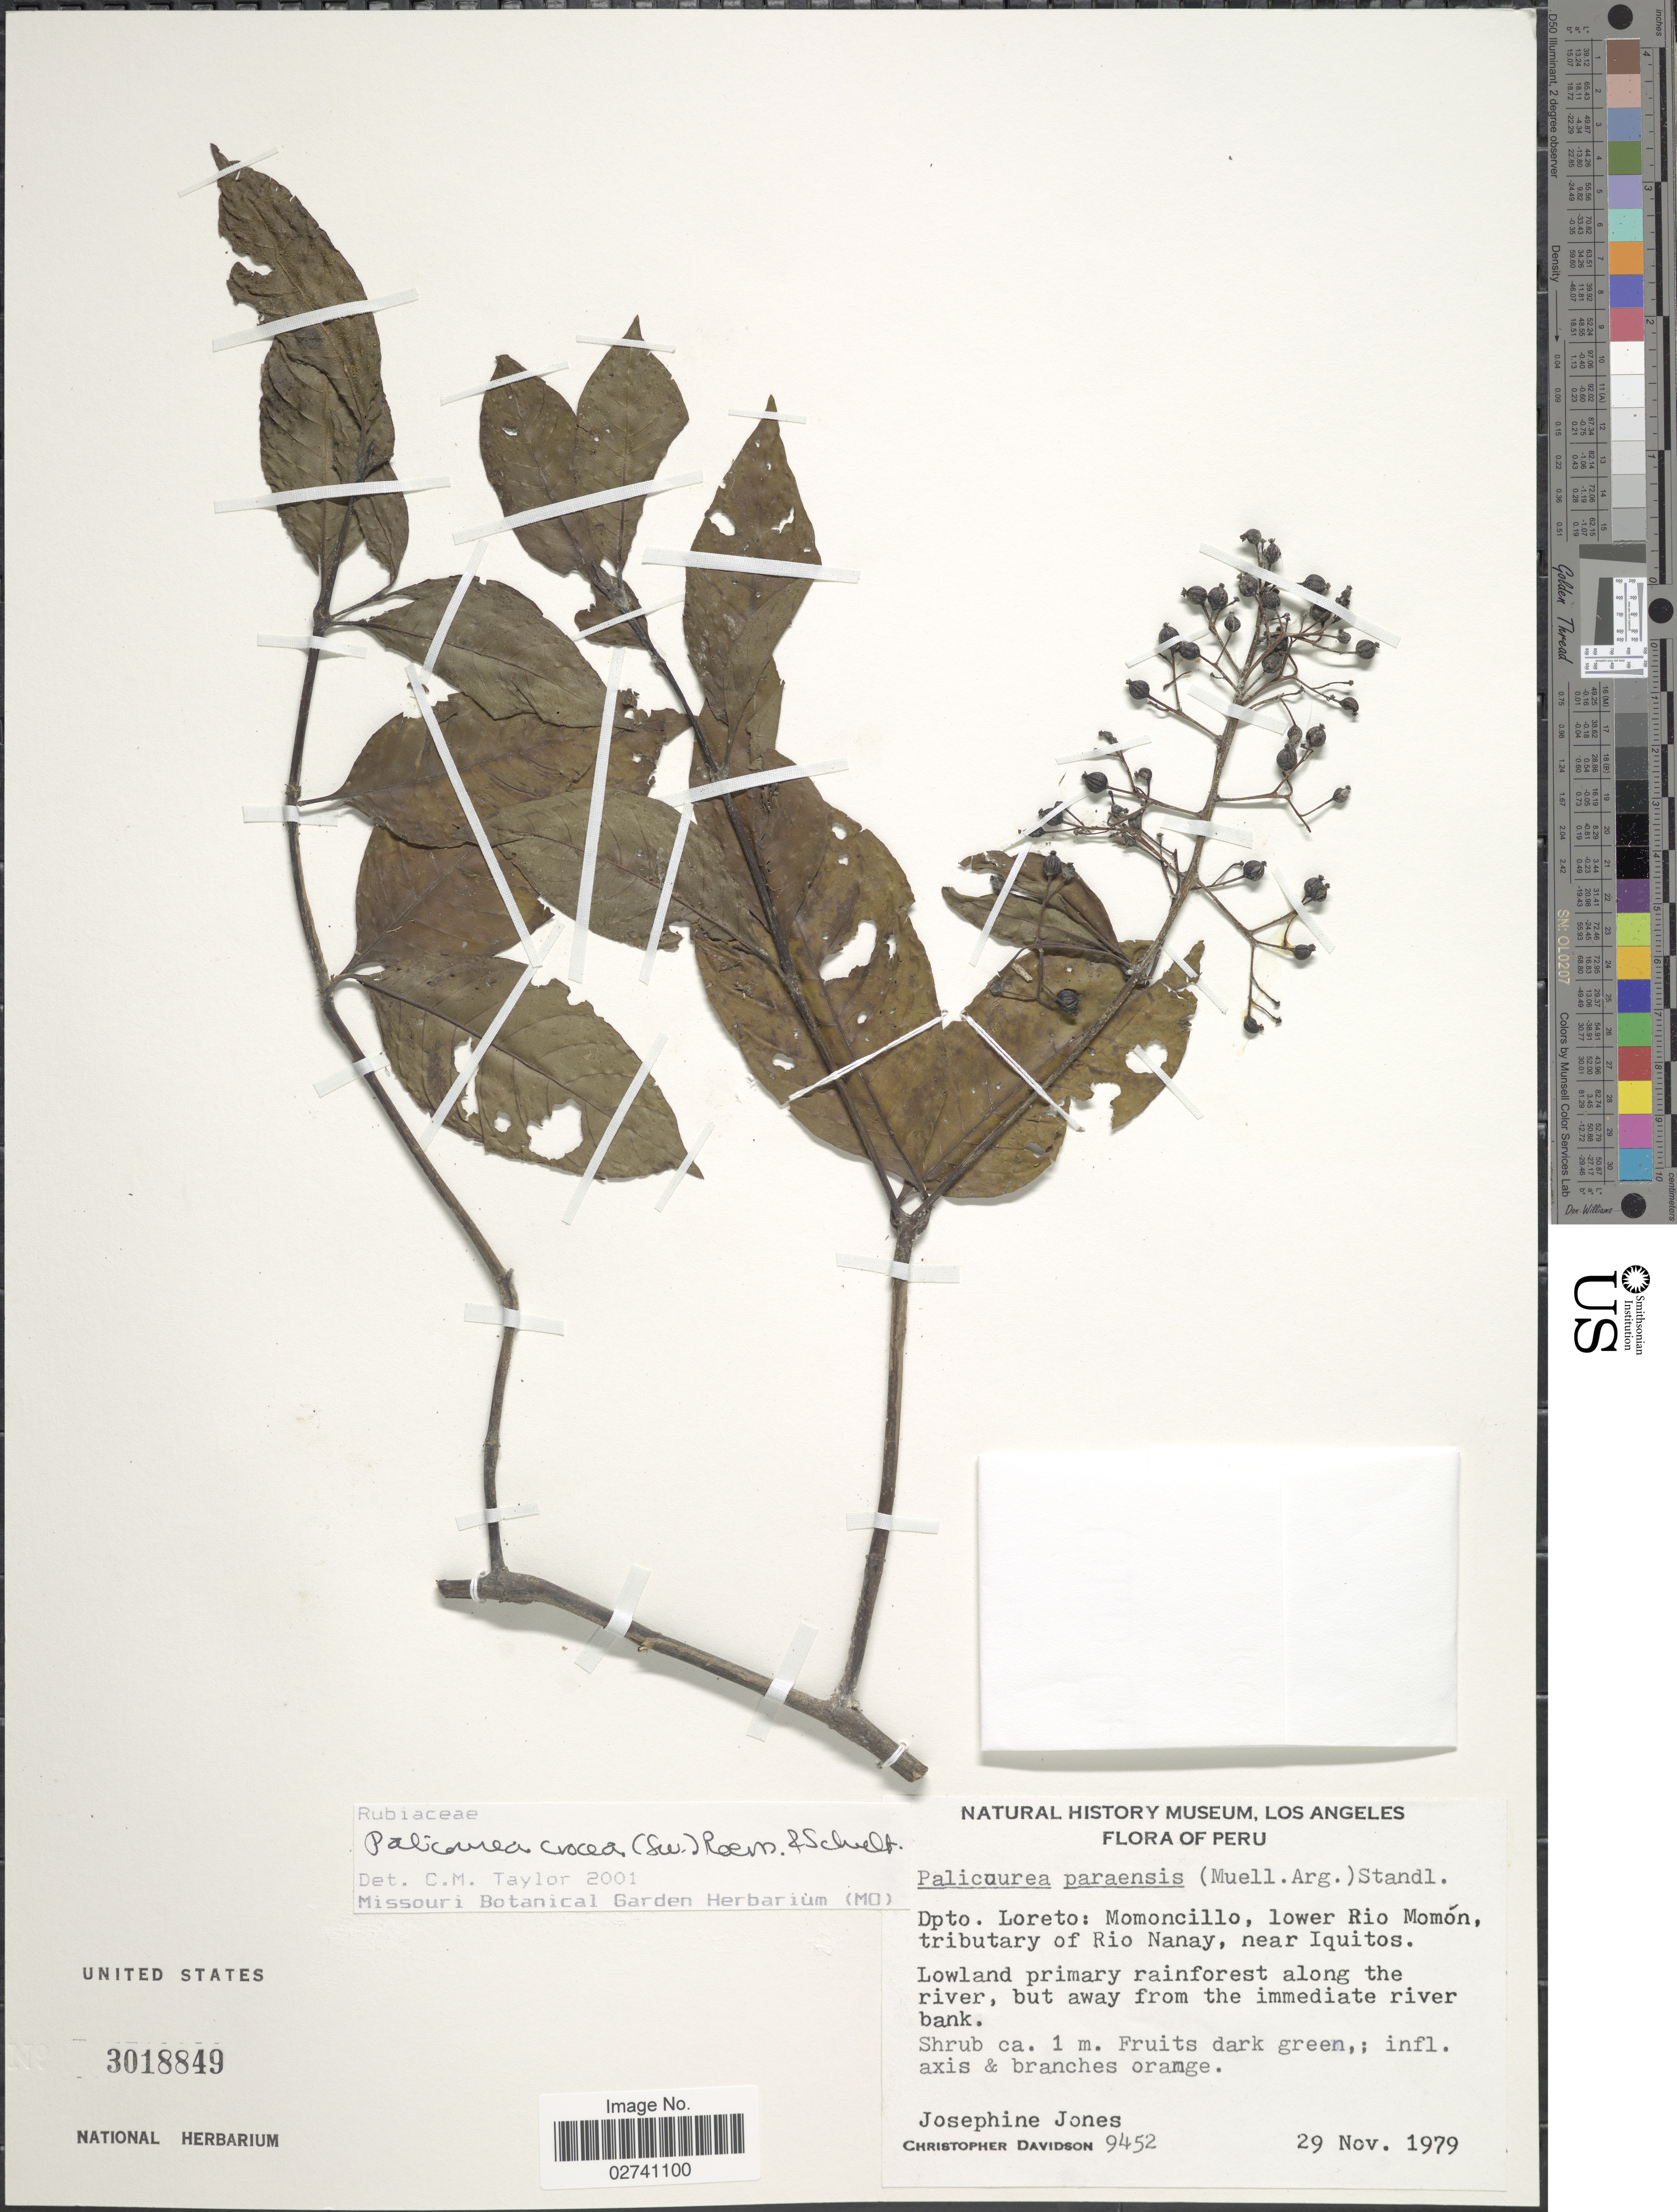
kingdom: Plantae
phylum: Tracheophyta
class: Magnoliopsida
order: Gentianales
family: Rubiaceae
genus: Palicourea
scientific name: Palicourea crocea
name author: (Sw.) Schult.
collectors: J. Jones & C. Davidson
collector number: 9452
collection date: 1979-11-29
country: Peru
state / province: Loreto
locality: Momoncillo, lower Río Momón, tributary of Rio Nanay, near Iquitos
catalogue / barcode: US 3018849